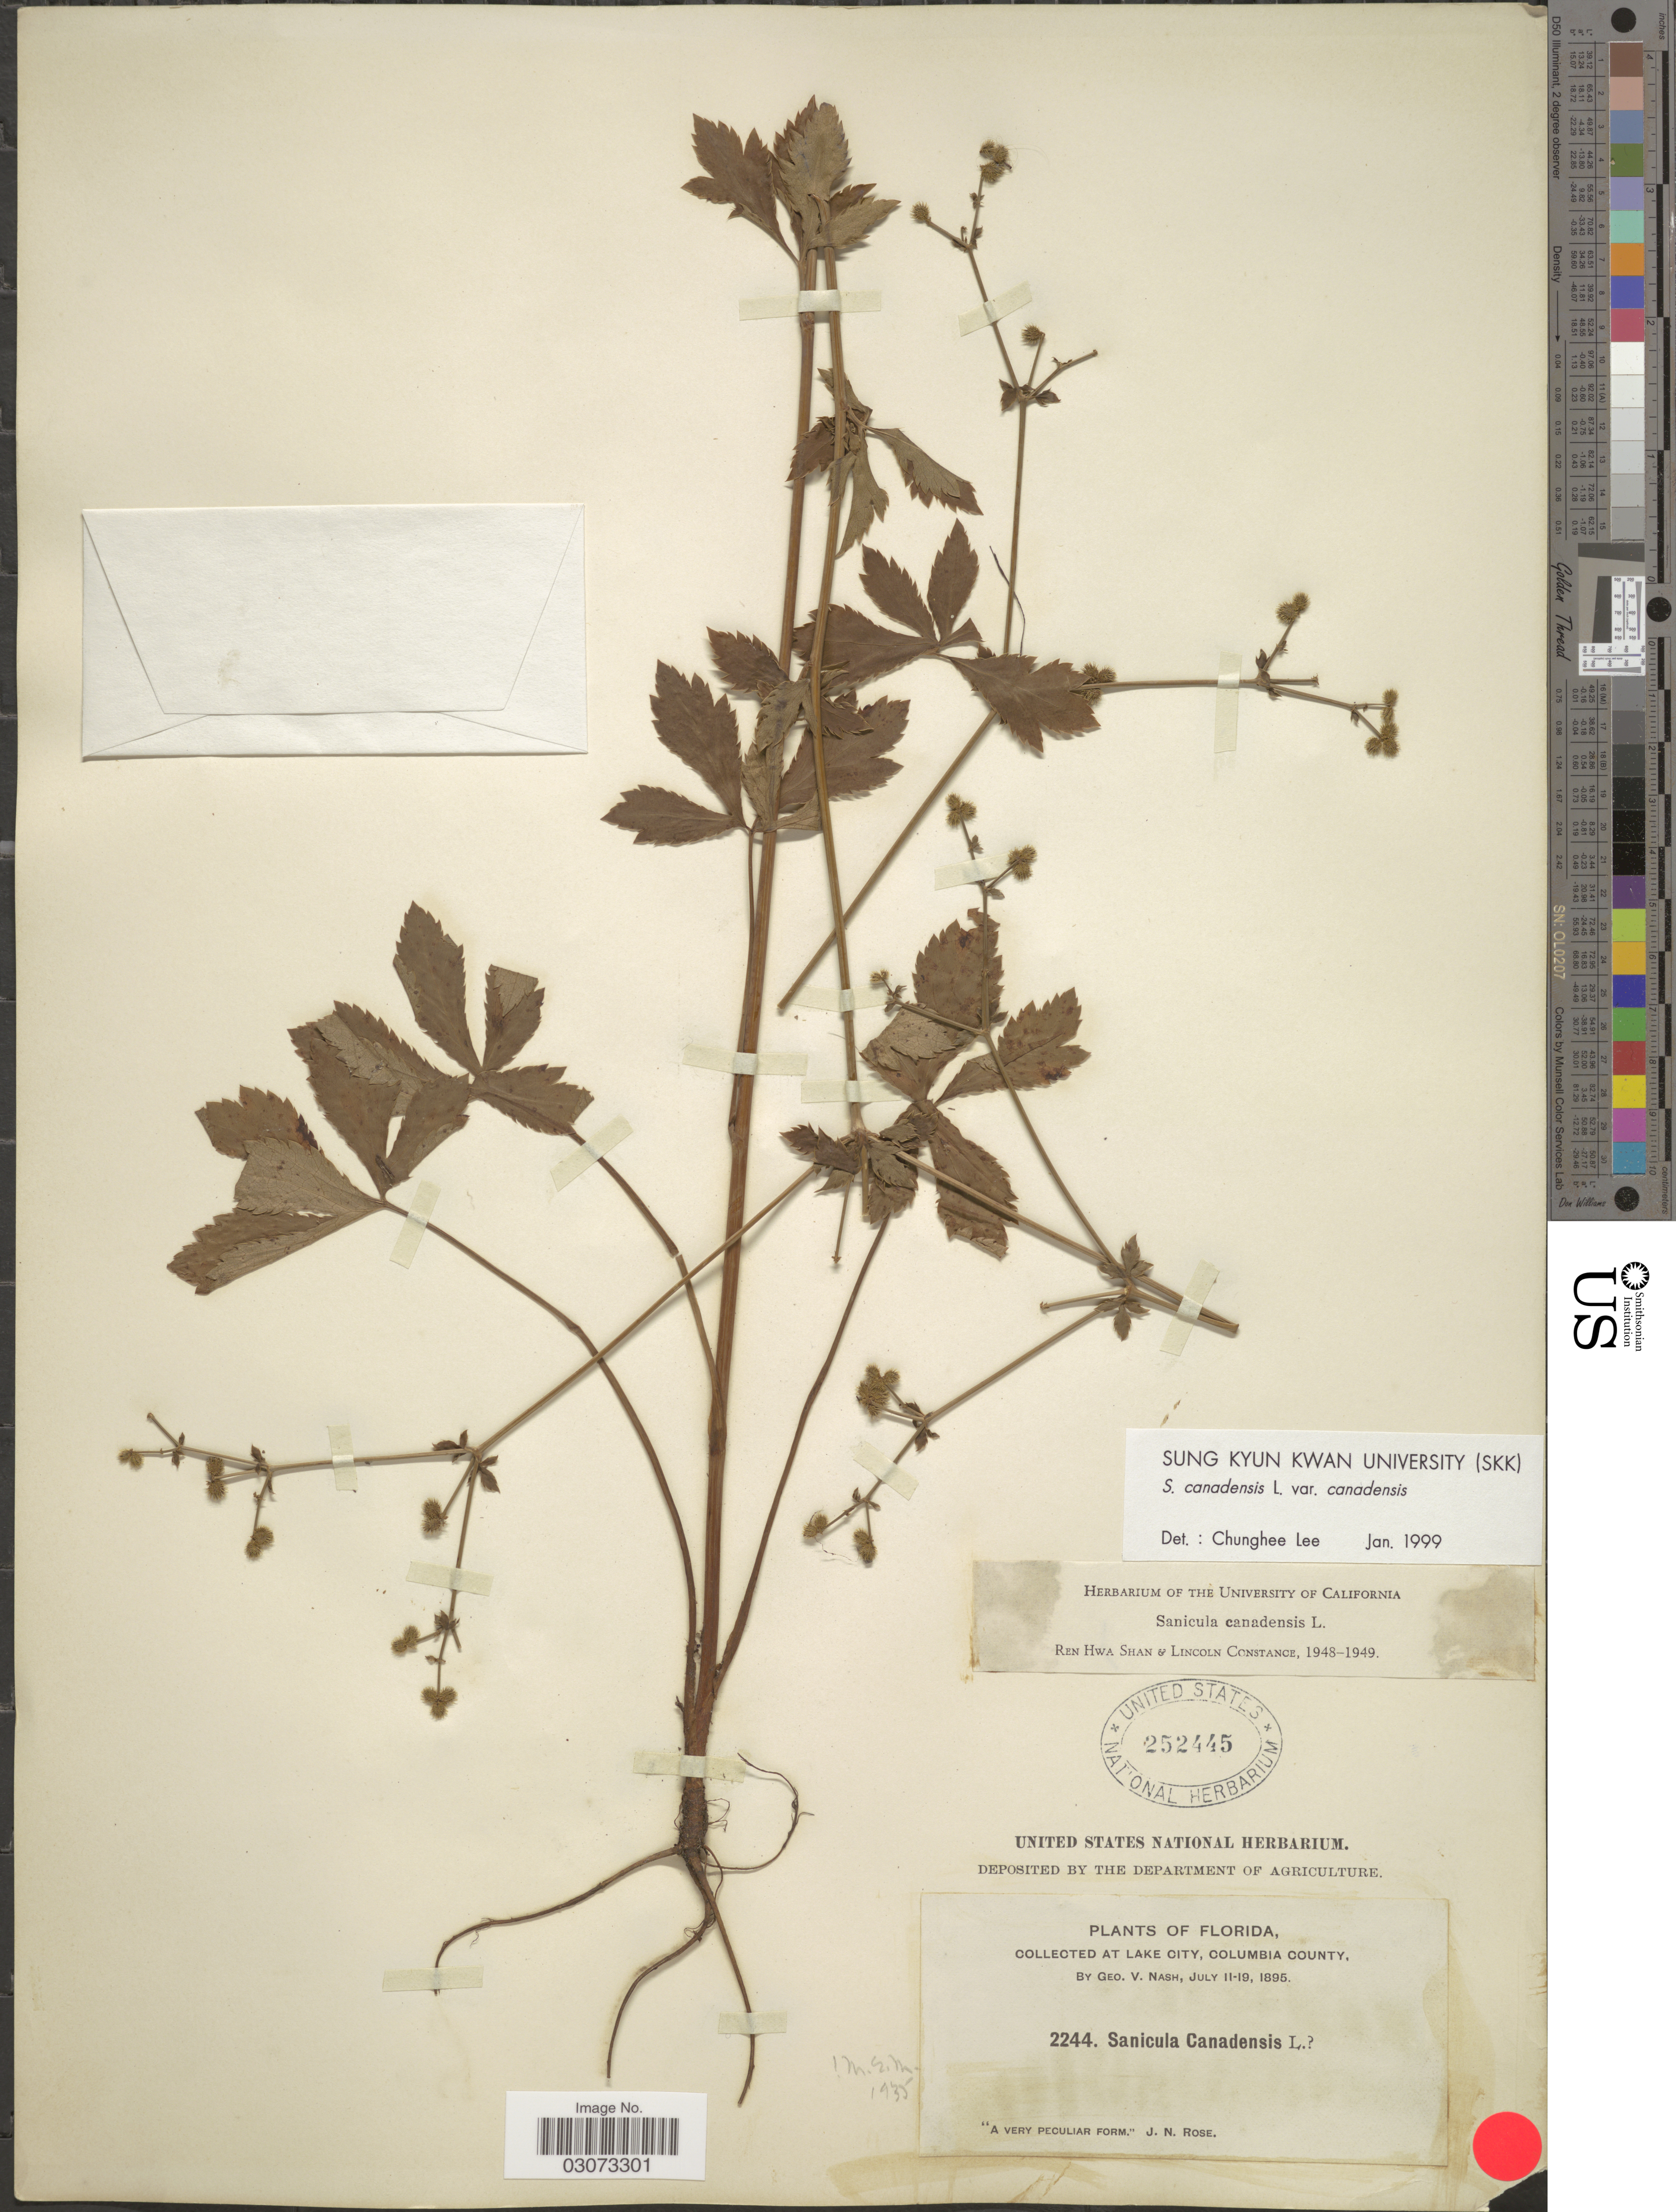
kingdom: Plantae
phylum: Tracheophyta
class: Magnoliopsida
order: Apiales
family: Apiaceae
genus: Sanicula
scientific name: Sanicula canadensis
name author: L.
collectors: G. V. Nash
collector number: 2244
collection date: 1895-07-11/1895-07-19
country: United States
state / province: Florida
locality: Collected at Lake City, Columbia County.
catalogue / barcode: US 252445